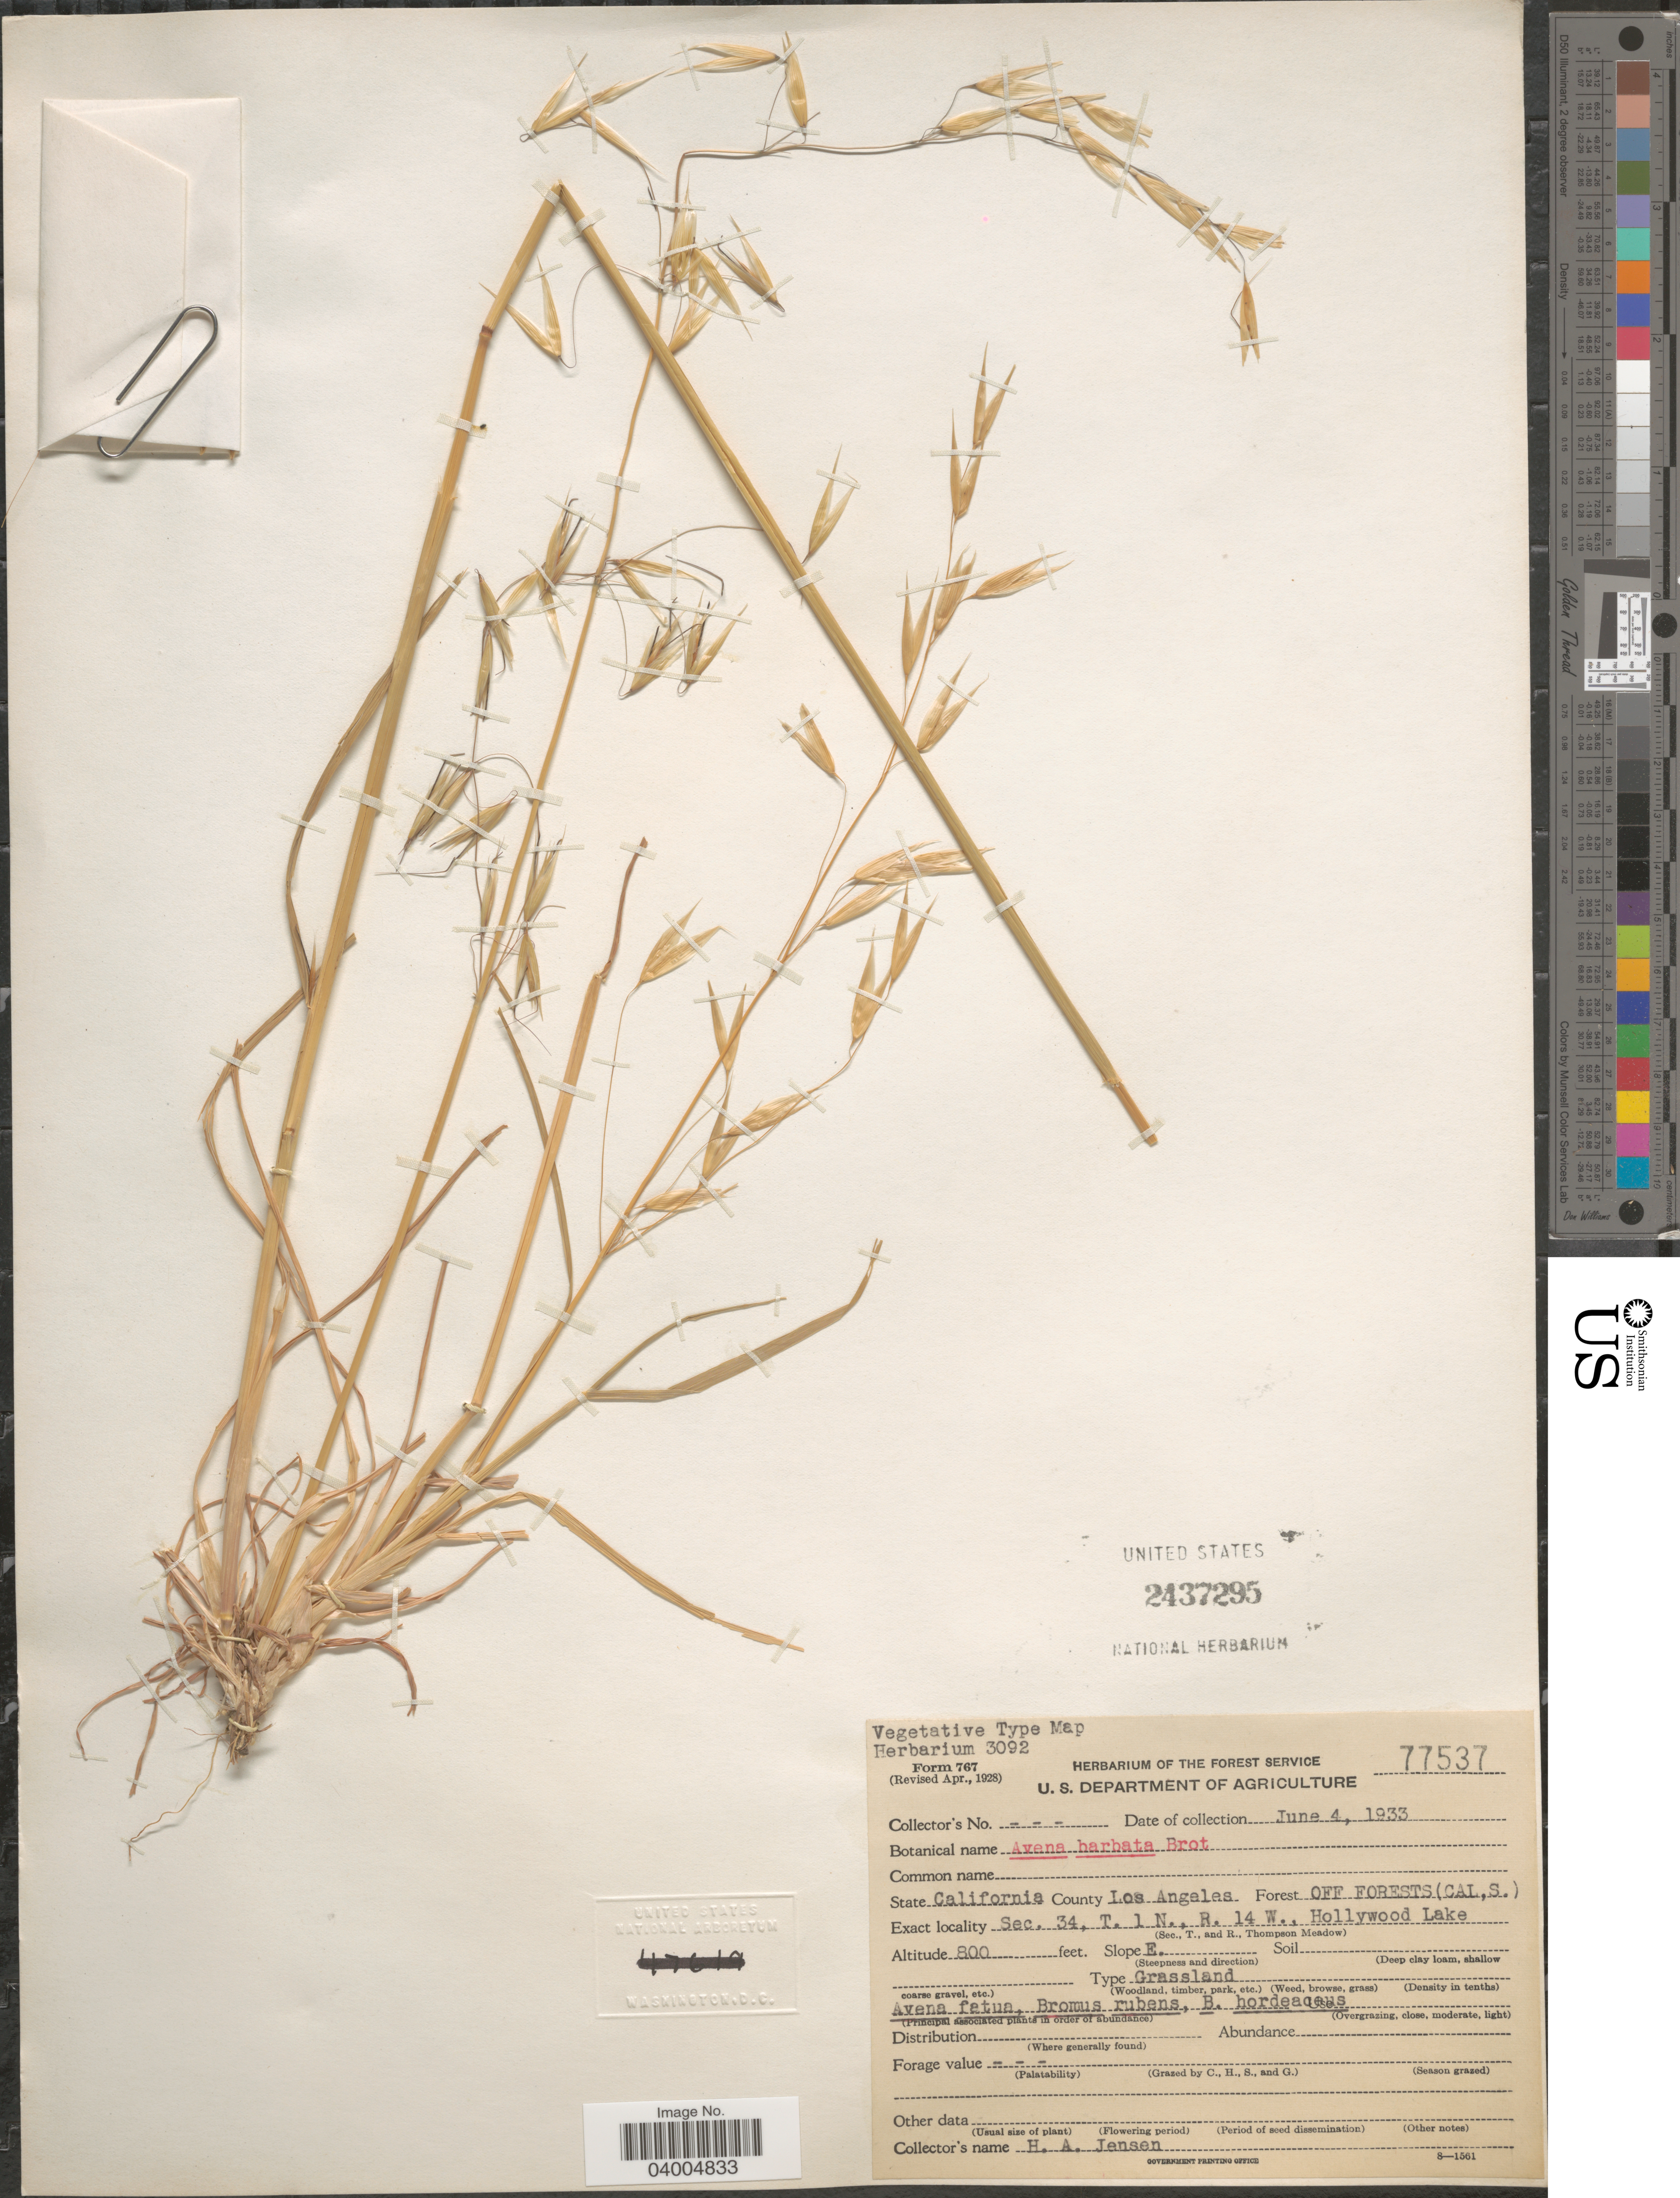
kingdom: Plantae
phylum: Tracheophyta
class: Liliopsida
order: Poales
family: Poaceae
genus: Avena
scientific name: Avena barbata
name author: Pott ex Link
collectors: H. A. Jensen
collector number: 77537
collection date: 1933-06-04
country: United States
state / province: California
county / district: Los Angeles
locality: County Los Angeles Forest Off Forests (CAL, S.). Sec. 34, T. 1 N., R. 14 W., Hollywood Lake.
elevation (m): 244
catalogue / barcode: US 2437295